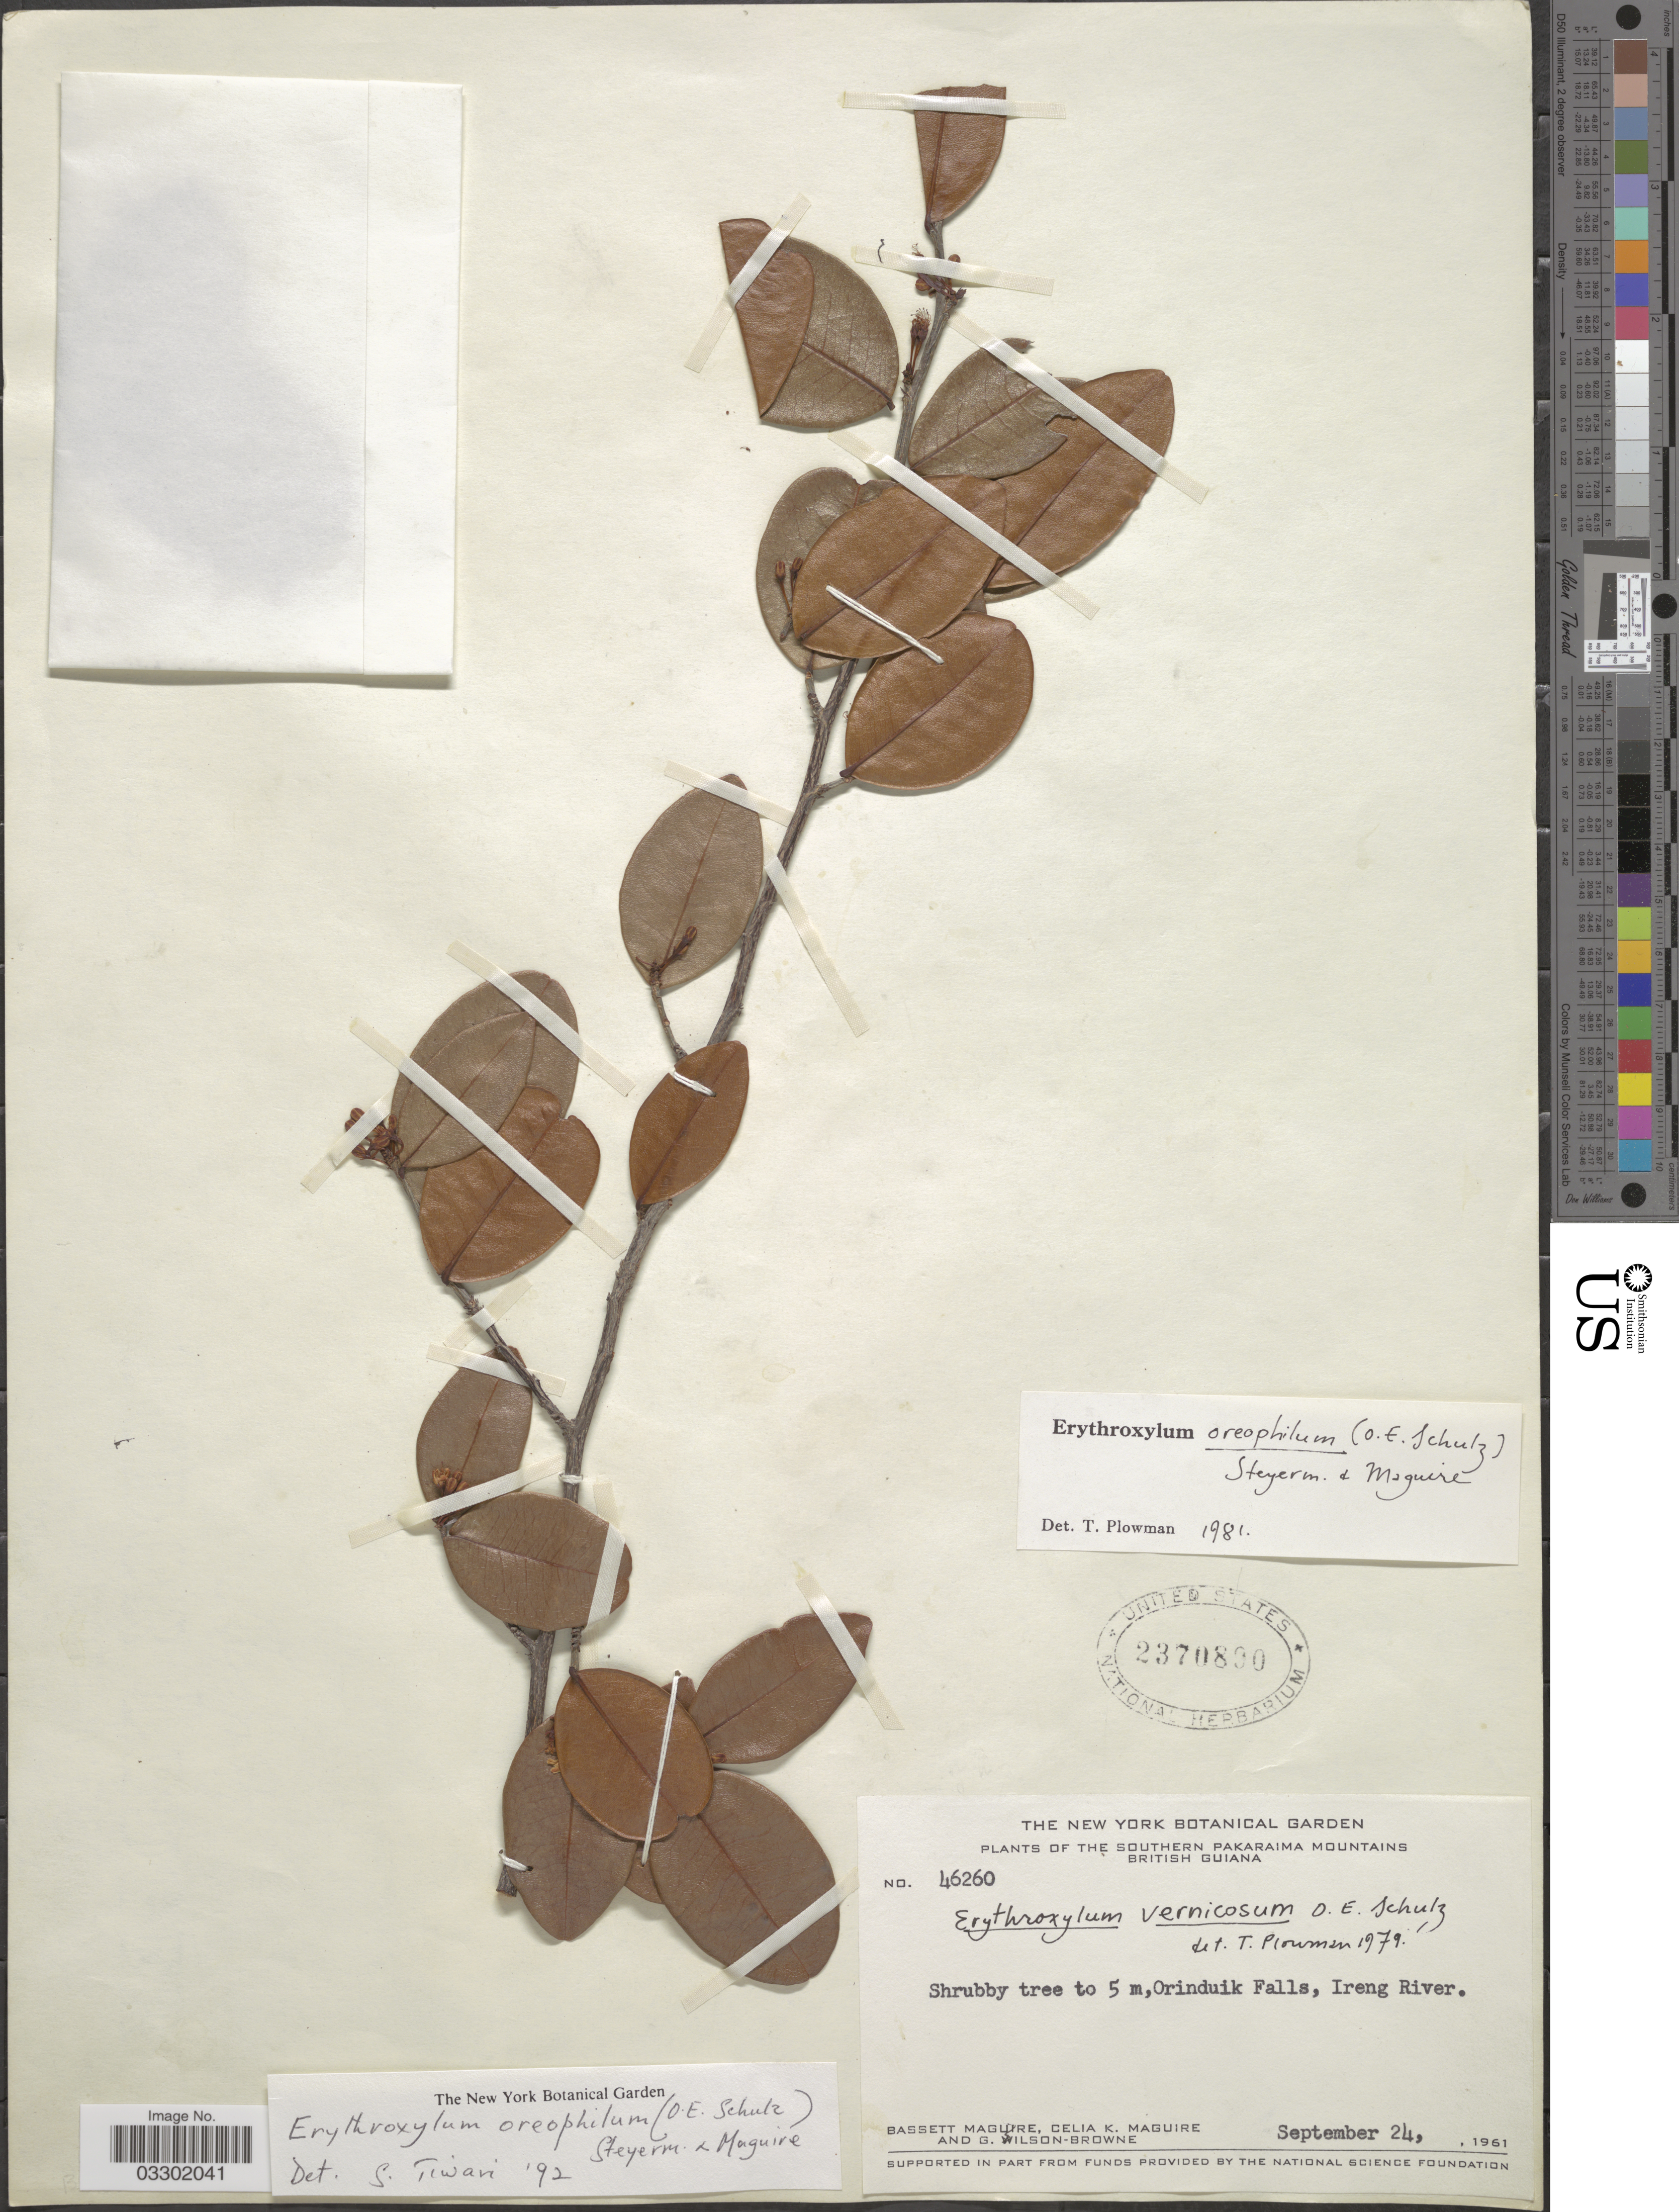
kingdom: Plantae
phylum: Tracheophyta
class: Magnoliopsida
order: Malpighiales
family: Erythroxylaceae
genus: Erythroxylum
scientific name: Erythroxylum oreophilum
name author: (O.E. Schulz ex Pilg.) Steyerm. & Maguire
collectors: B. Maguire, C. K. Maguire & G. Wilson-Browne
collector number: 46260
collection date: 1961-09-24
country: Guyana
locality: Southern Pakaraima Mountains. British Guiana. Orinduik Falls, Ireng River.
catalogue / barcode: US 2370890